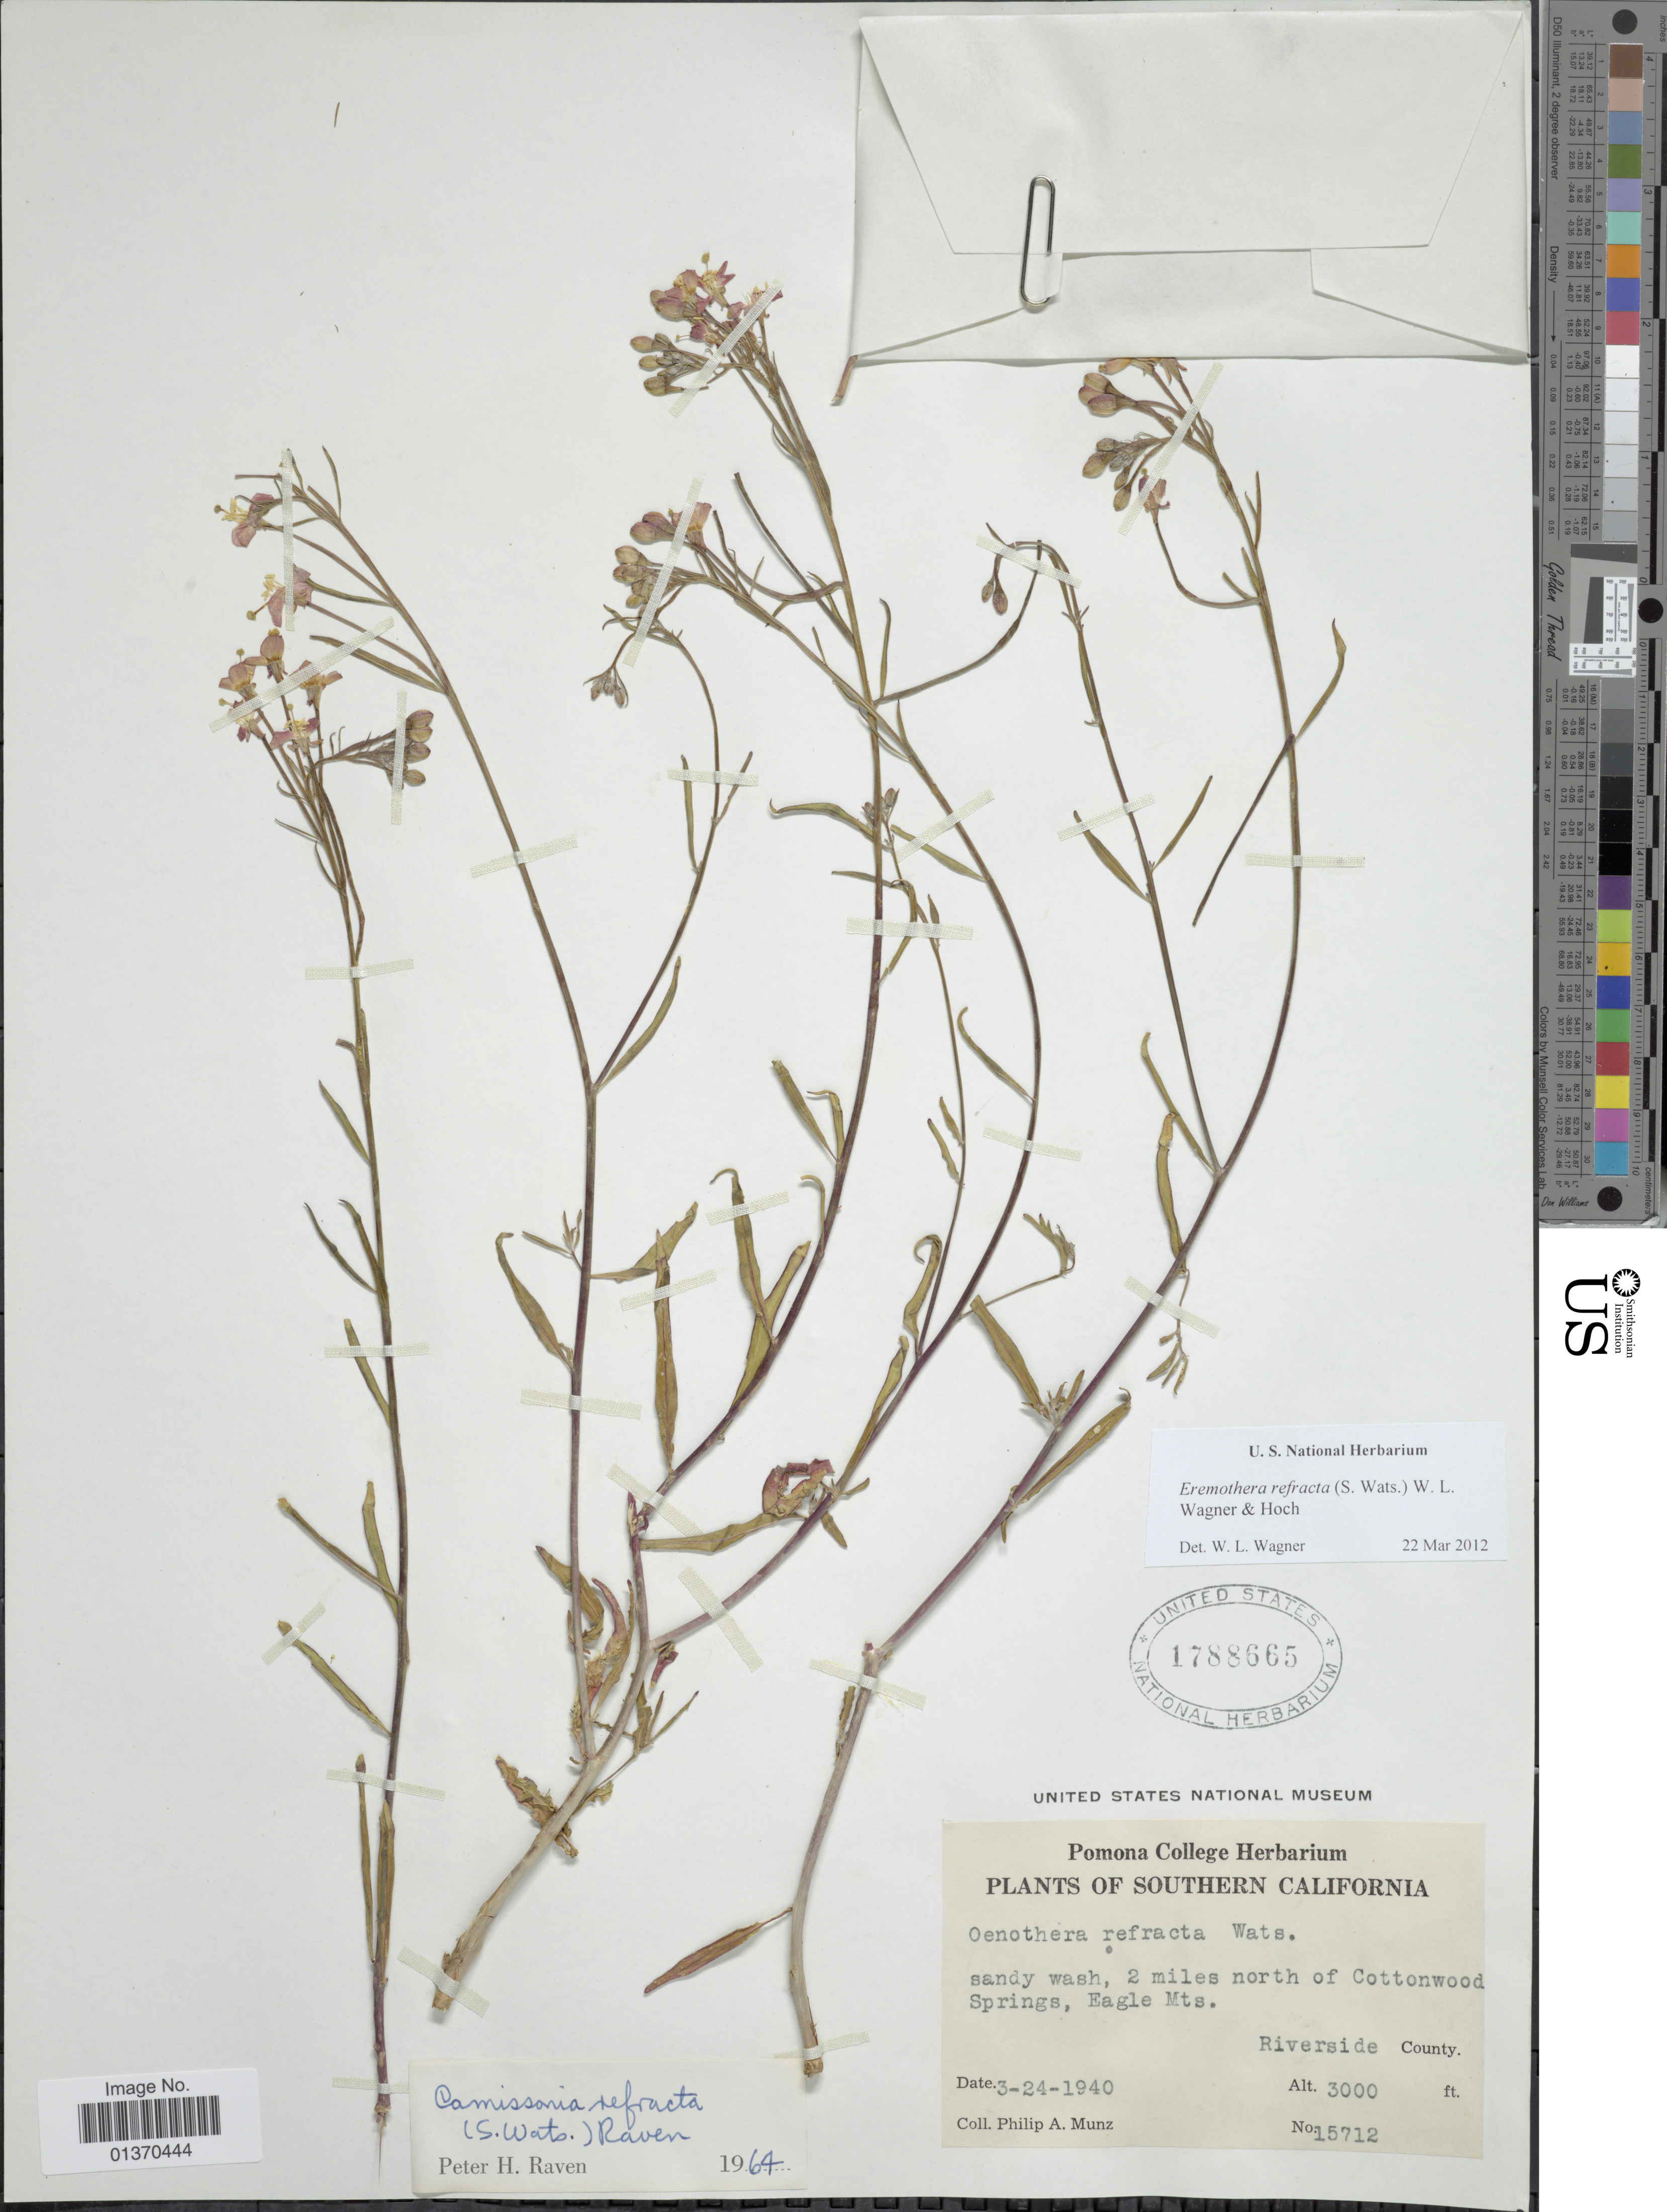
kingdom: Plantae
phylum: Tracheophyta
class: Magnoliopsida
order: Myrtales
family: Onagraceae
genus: Eremothera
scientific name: Eremothera refracta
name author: (S. Watson) W.L. Wagner & Hoch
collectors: P. A. Munz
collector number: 15712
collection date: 1940-03-24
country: United States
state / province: California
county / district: Riverside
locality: Southern California, sandy wash, 2 miles north of Cottonwood Springs, Eagle Mts., Riverside County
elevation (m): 914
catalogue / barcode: US 1788665